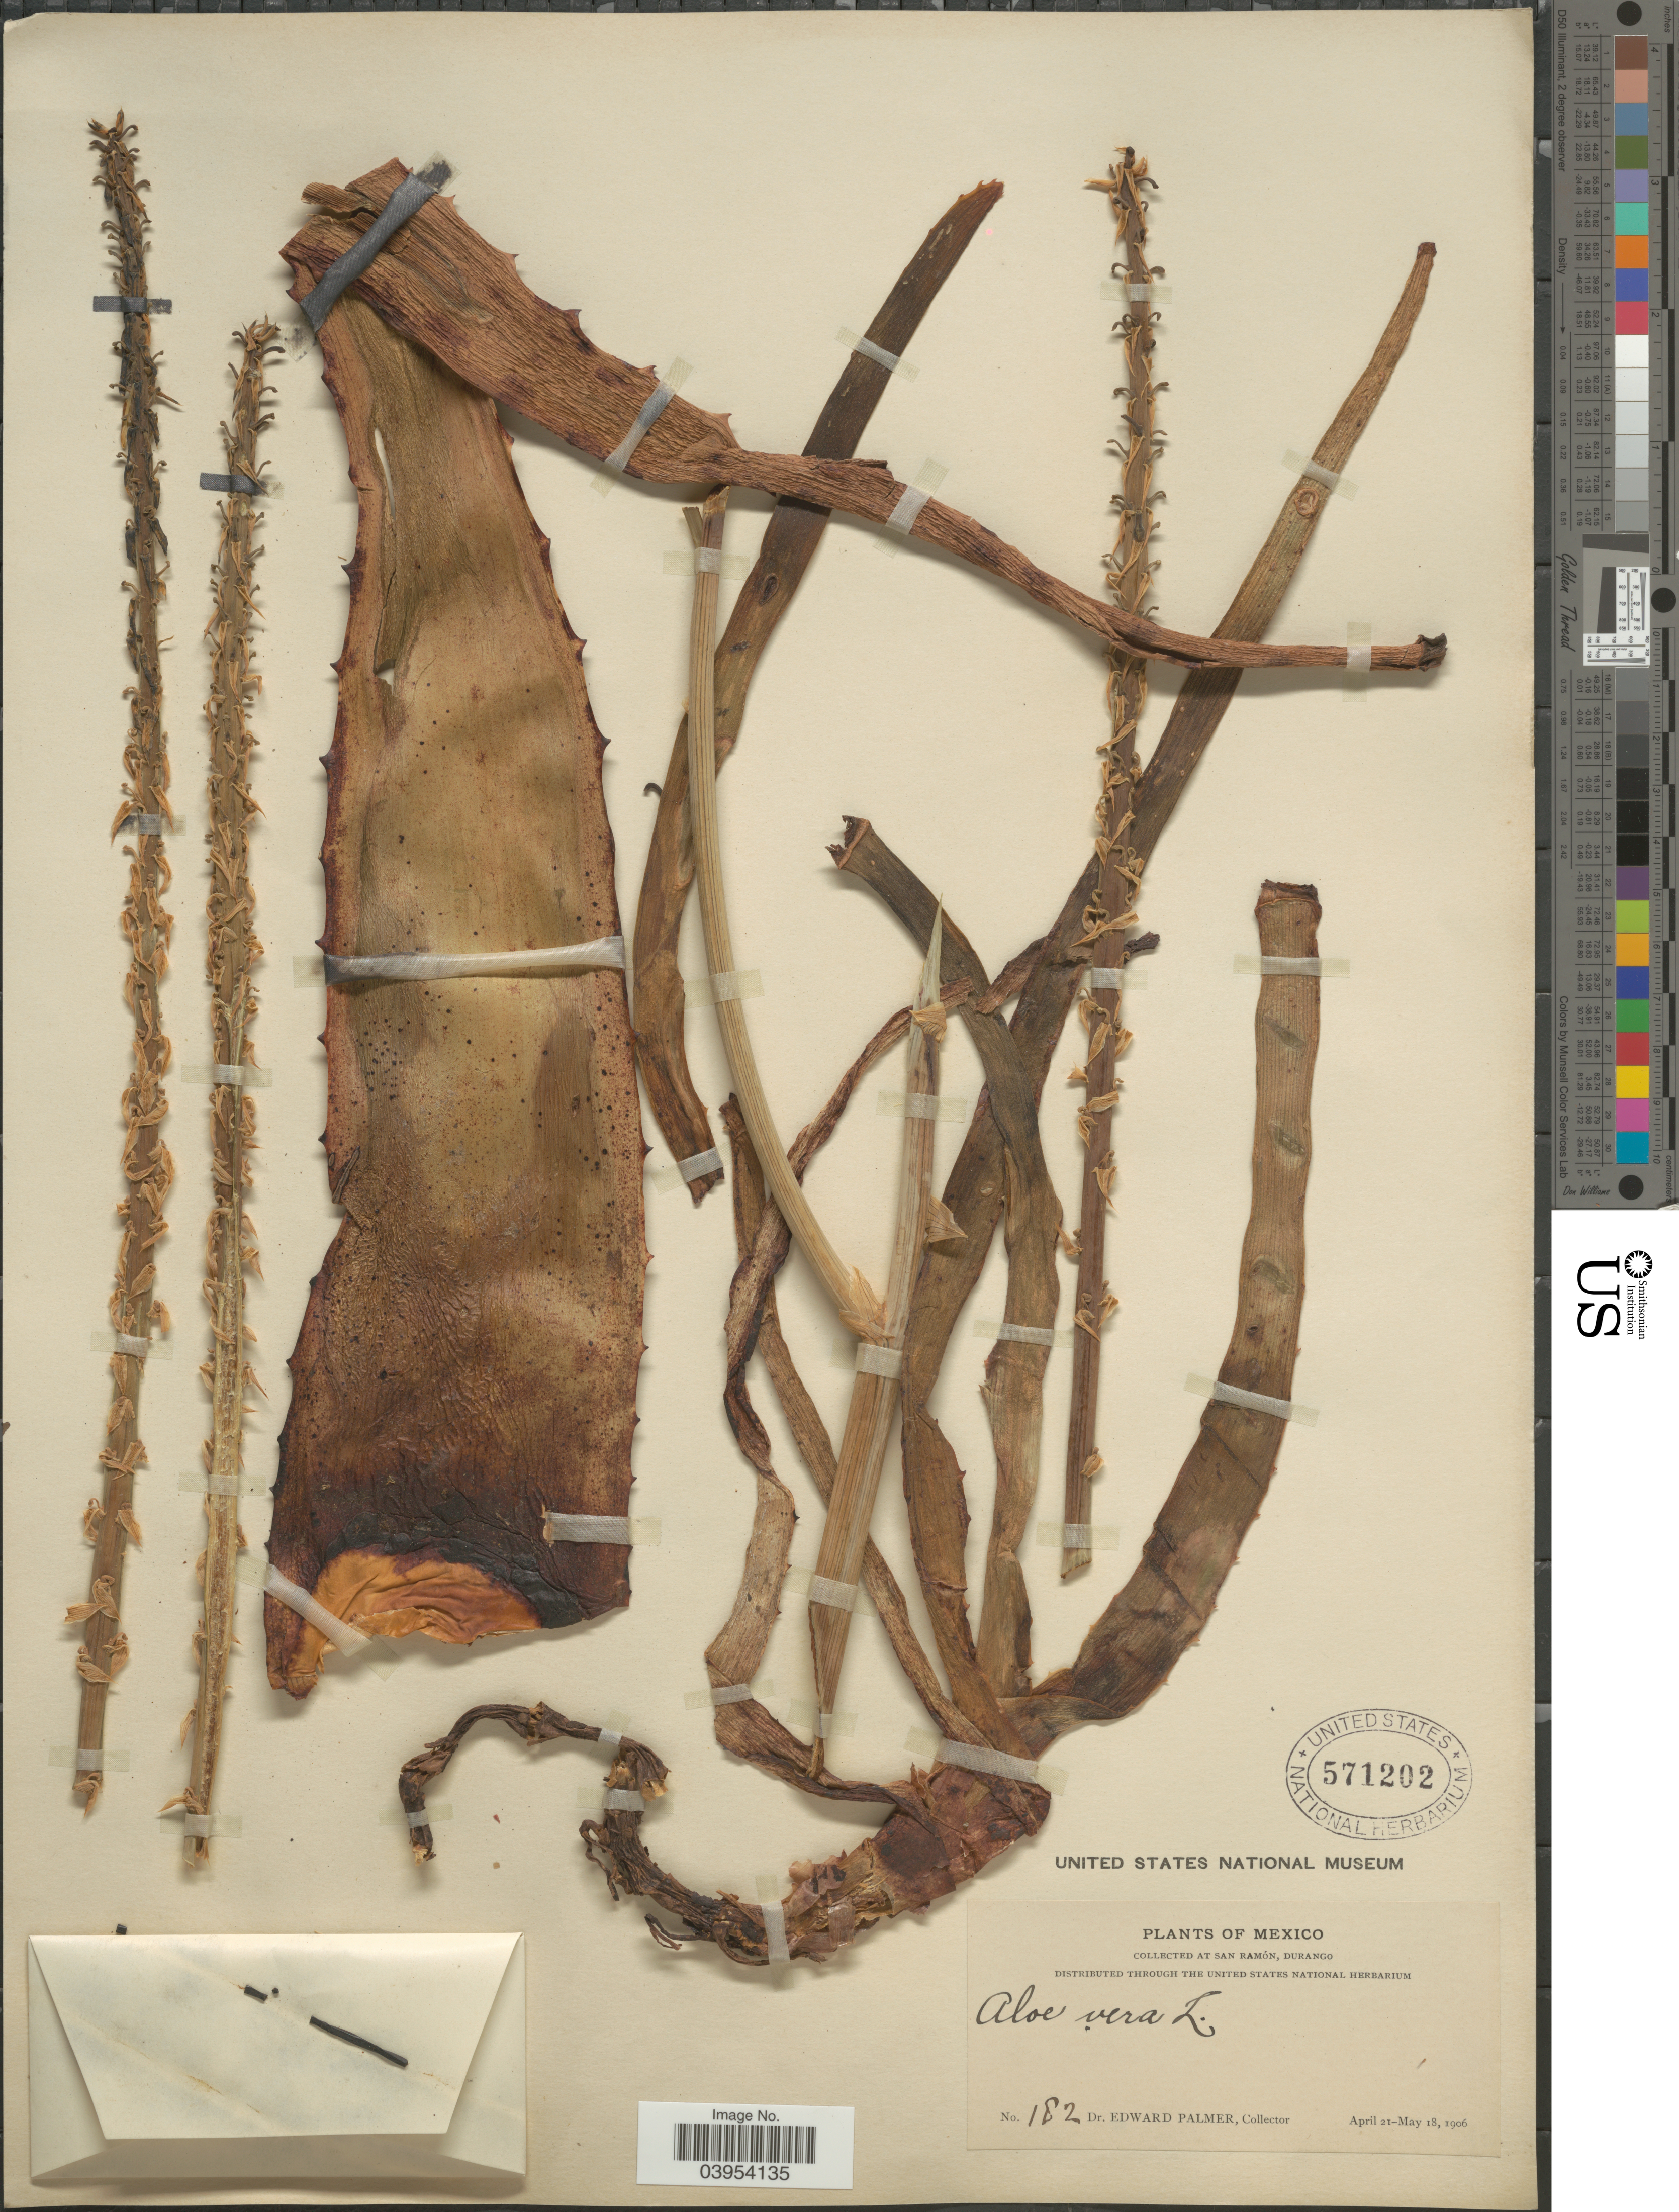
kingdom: Plantae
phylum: Tracheophyta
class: Liliopsida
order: Asparagales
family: Asphodelaceae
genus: Aloe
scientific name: Aloe vera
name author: L.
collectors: E. Palmer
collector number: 182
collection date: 1906-04-21/1906-05-18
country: Mexico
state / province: Durango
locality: At San Ramón.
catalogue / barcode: US 571202